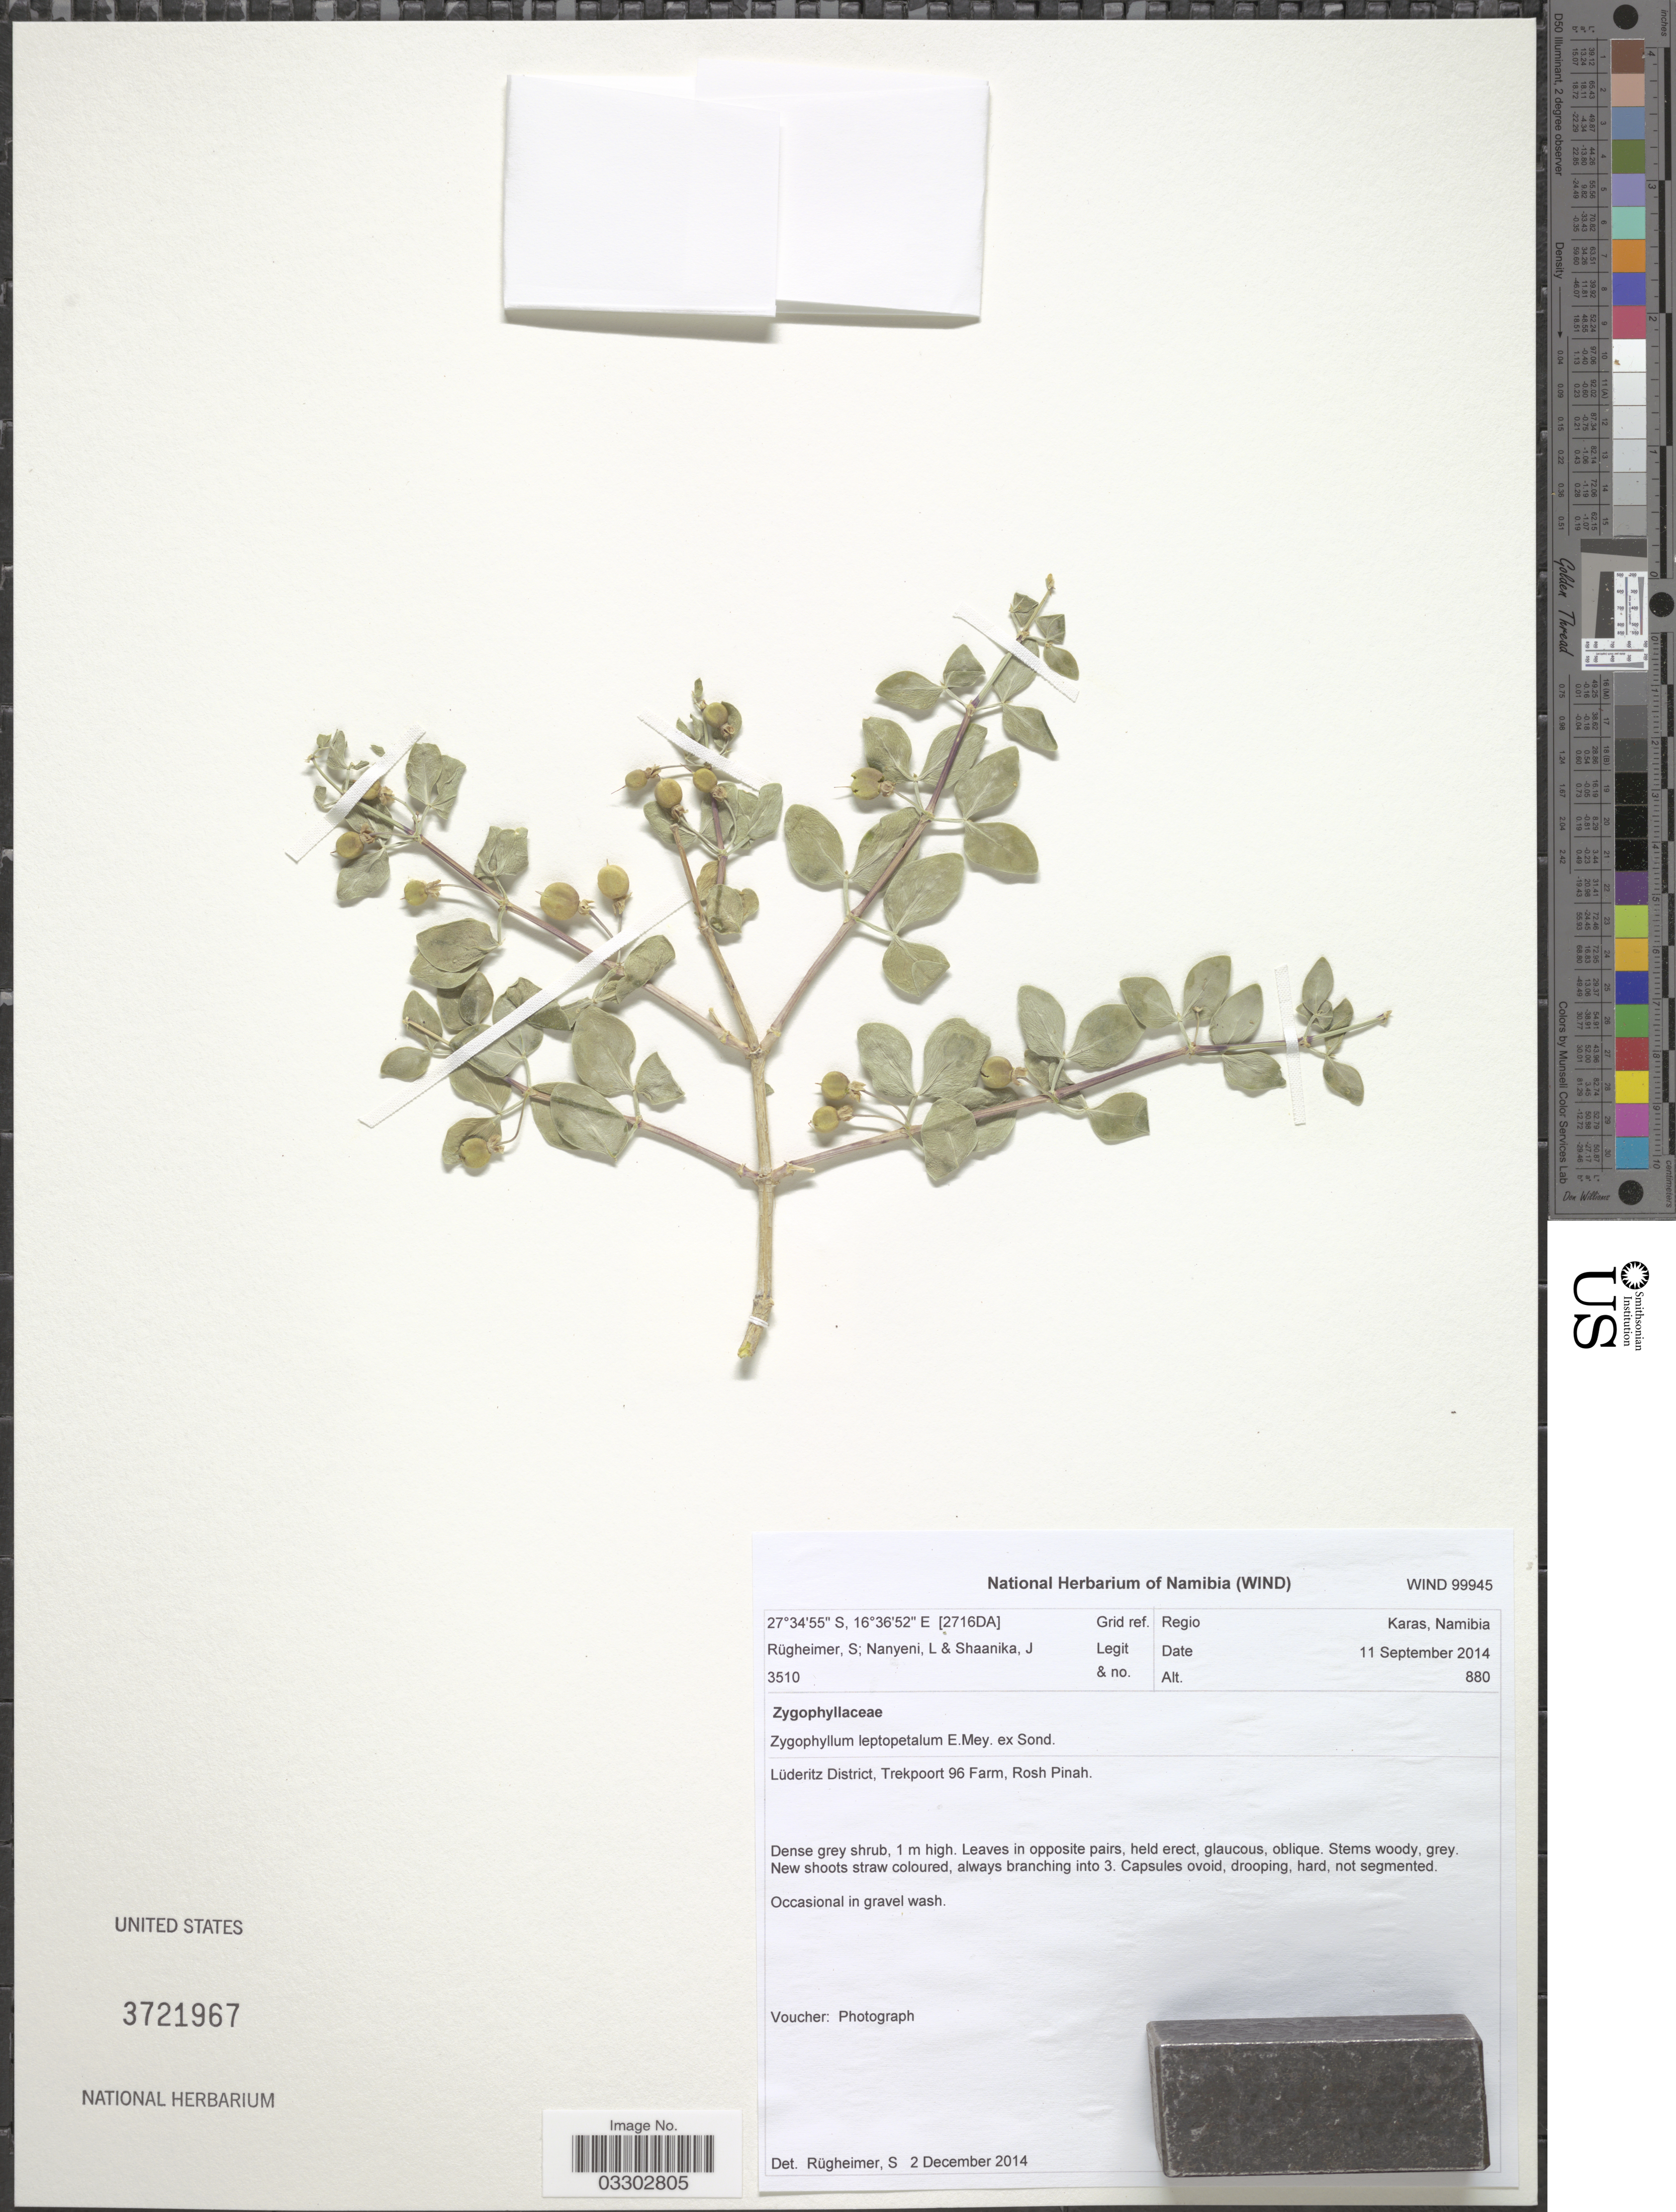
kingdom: Plantae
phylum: Tracheophyta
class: Magnoliopsida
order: Zygophyllales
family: Zygophyllaceae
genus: Roepera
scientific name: Roepera leptopetala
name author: (E. Mey. ex Sond.) Beier & Thulin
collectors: S. Rugheimer, L. Nanyeni & J. Shaanika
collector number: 3510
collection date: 2014-09-11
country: Namibia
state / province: Karas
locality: [2716DA] Grid ref. Lüderitz District, Trekpoort 96 Farm, Rosh Pinah.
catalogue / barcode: US 3721967